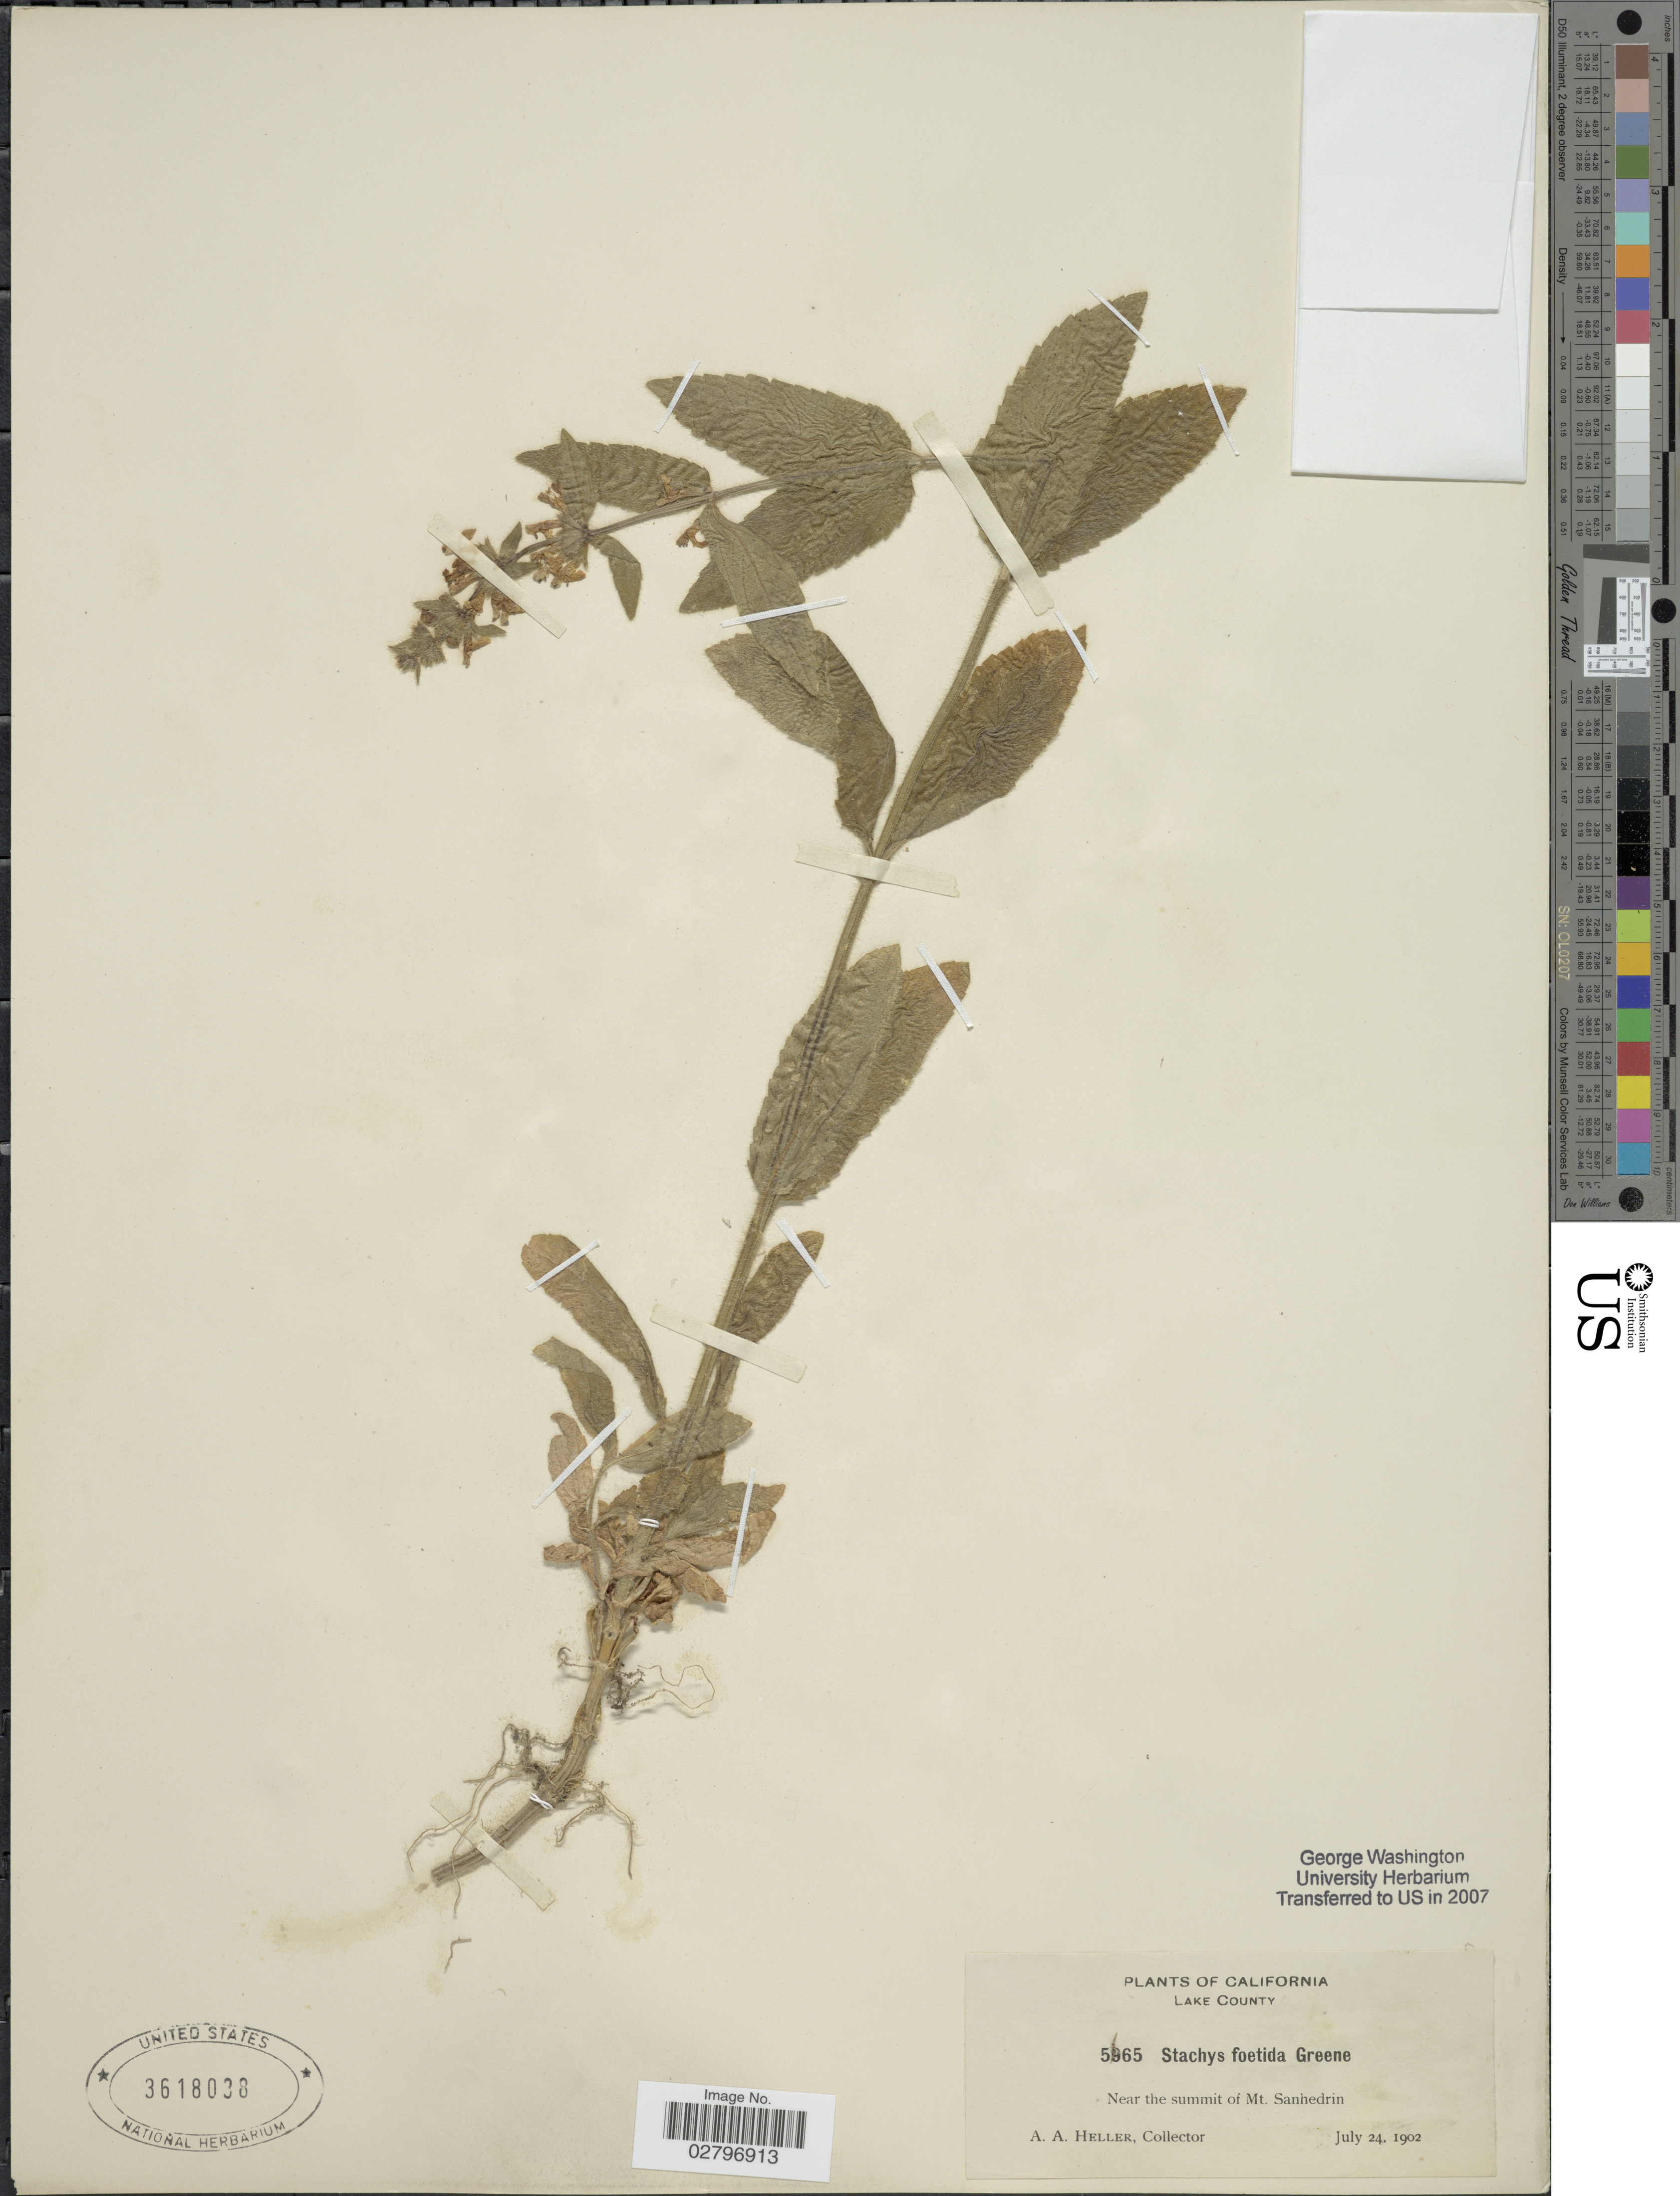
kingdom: Plantae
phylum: Tracheophyta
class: Magnoliopsida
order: Lamiales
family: Lamiaceae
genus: Stachys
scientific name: Stachys sylvatica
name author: L.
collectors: A. A. Heller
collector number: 5965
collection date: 1902-07-24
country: United States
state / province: California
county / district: Lake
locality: Lake County, Near the summit of Mt. Sanhedrin.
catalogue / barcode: US 3618038